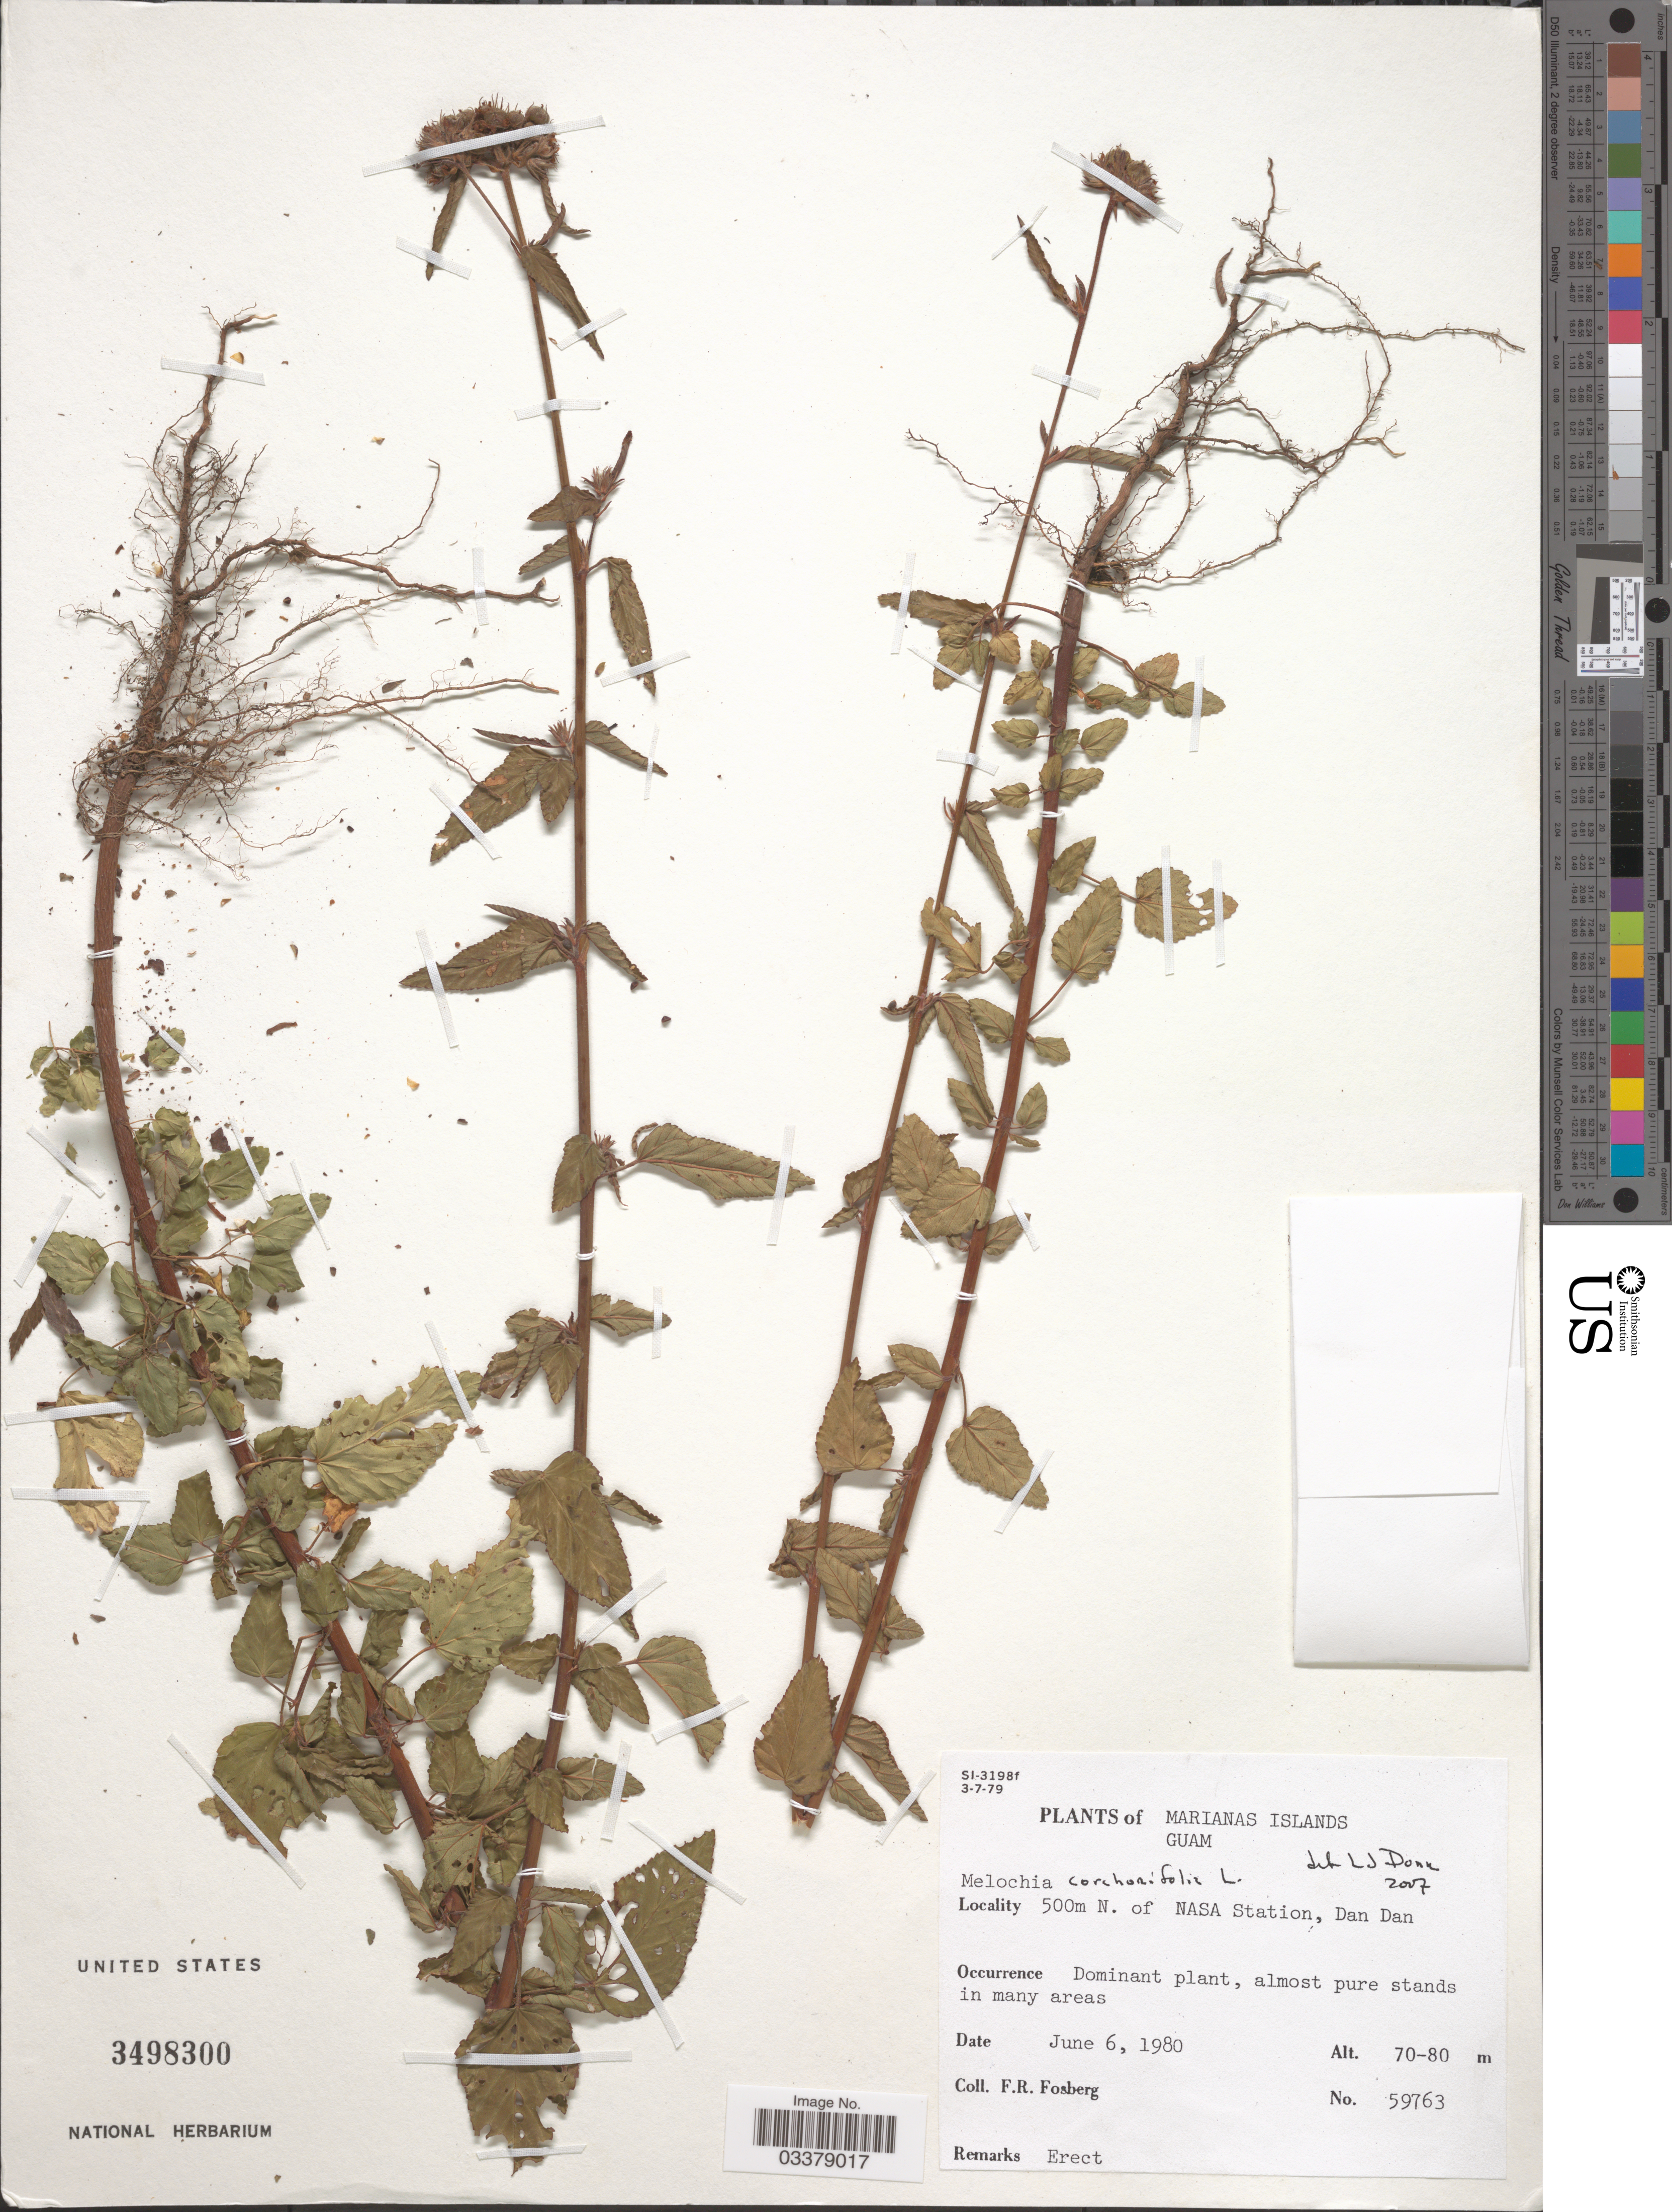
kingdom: Plantae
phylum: Tracheophyta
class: Magnoliopsida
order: Malvales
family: Malvaceae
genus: Melochia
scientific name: Melochia corchorifolia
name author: L.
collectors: F. R. Fosberg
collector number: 59763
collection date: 1980-06-06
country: Guam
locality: Marianas Islands. 500m N. of NASA Station, Dan Dan.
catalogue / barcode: US 3498300